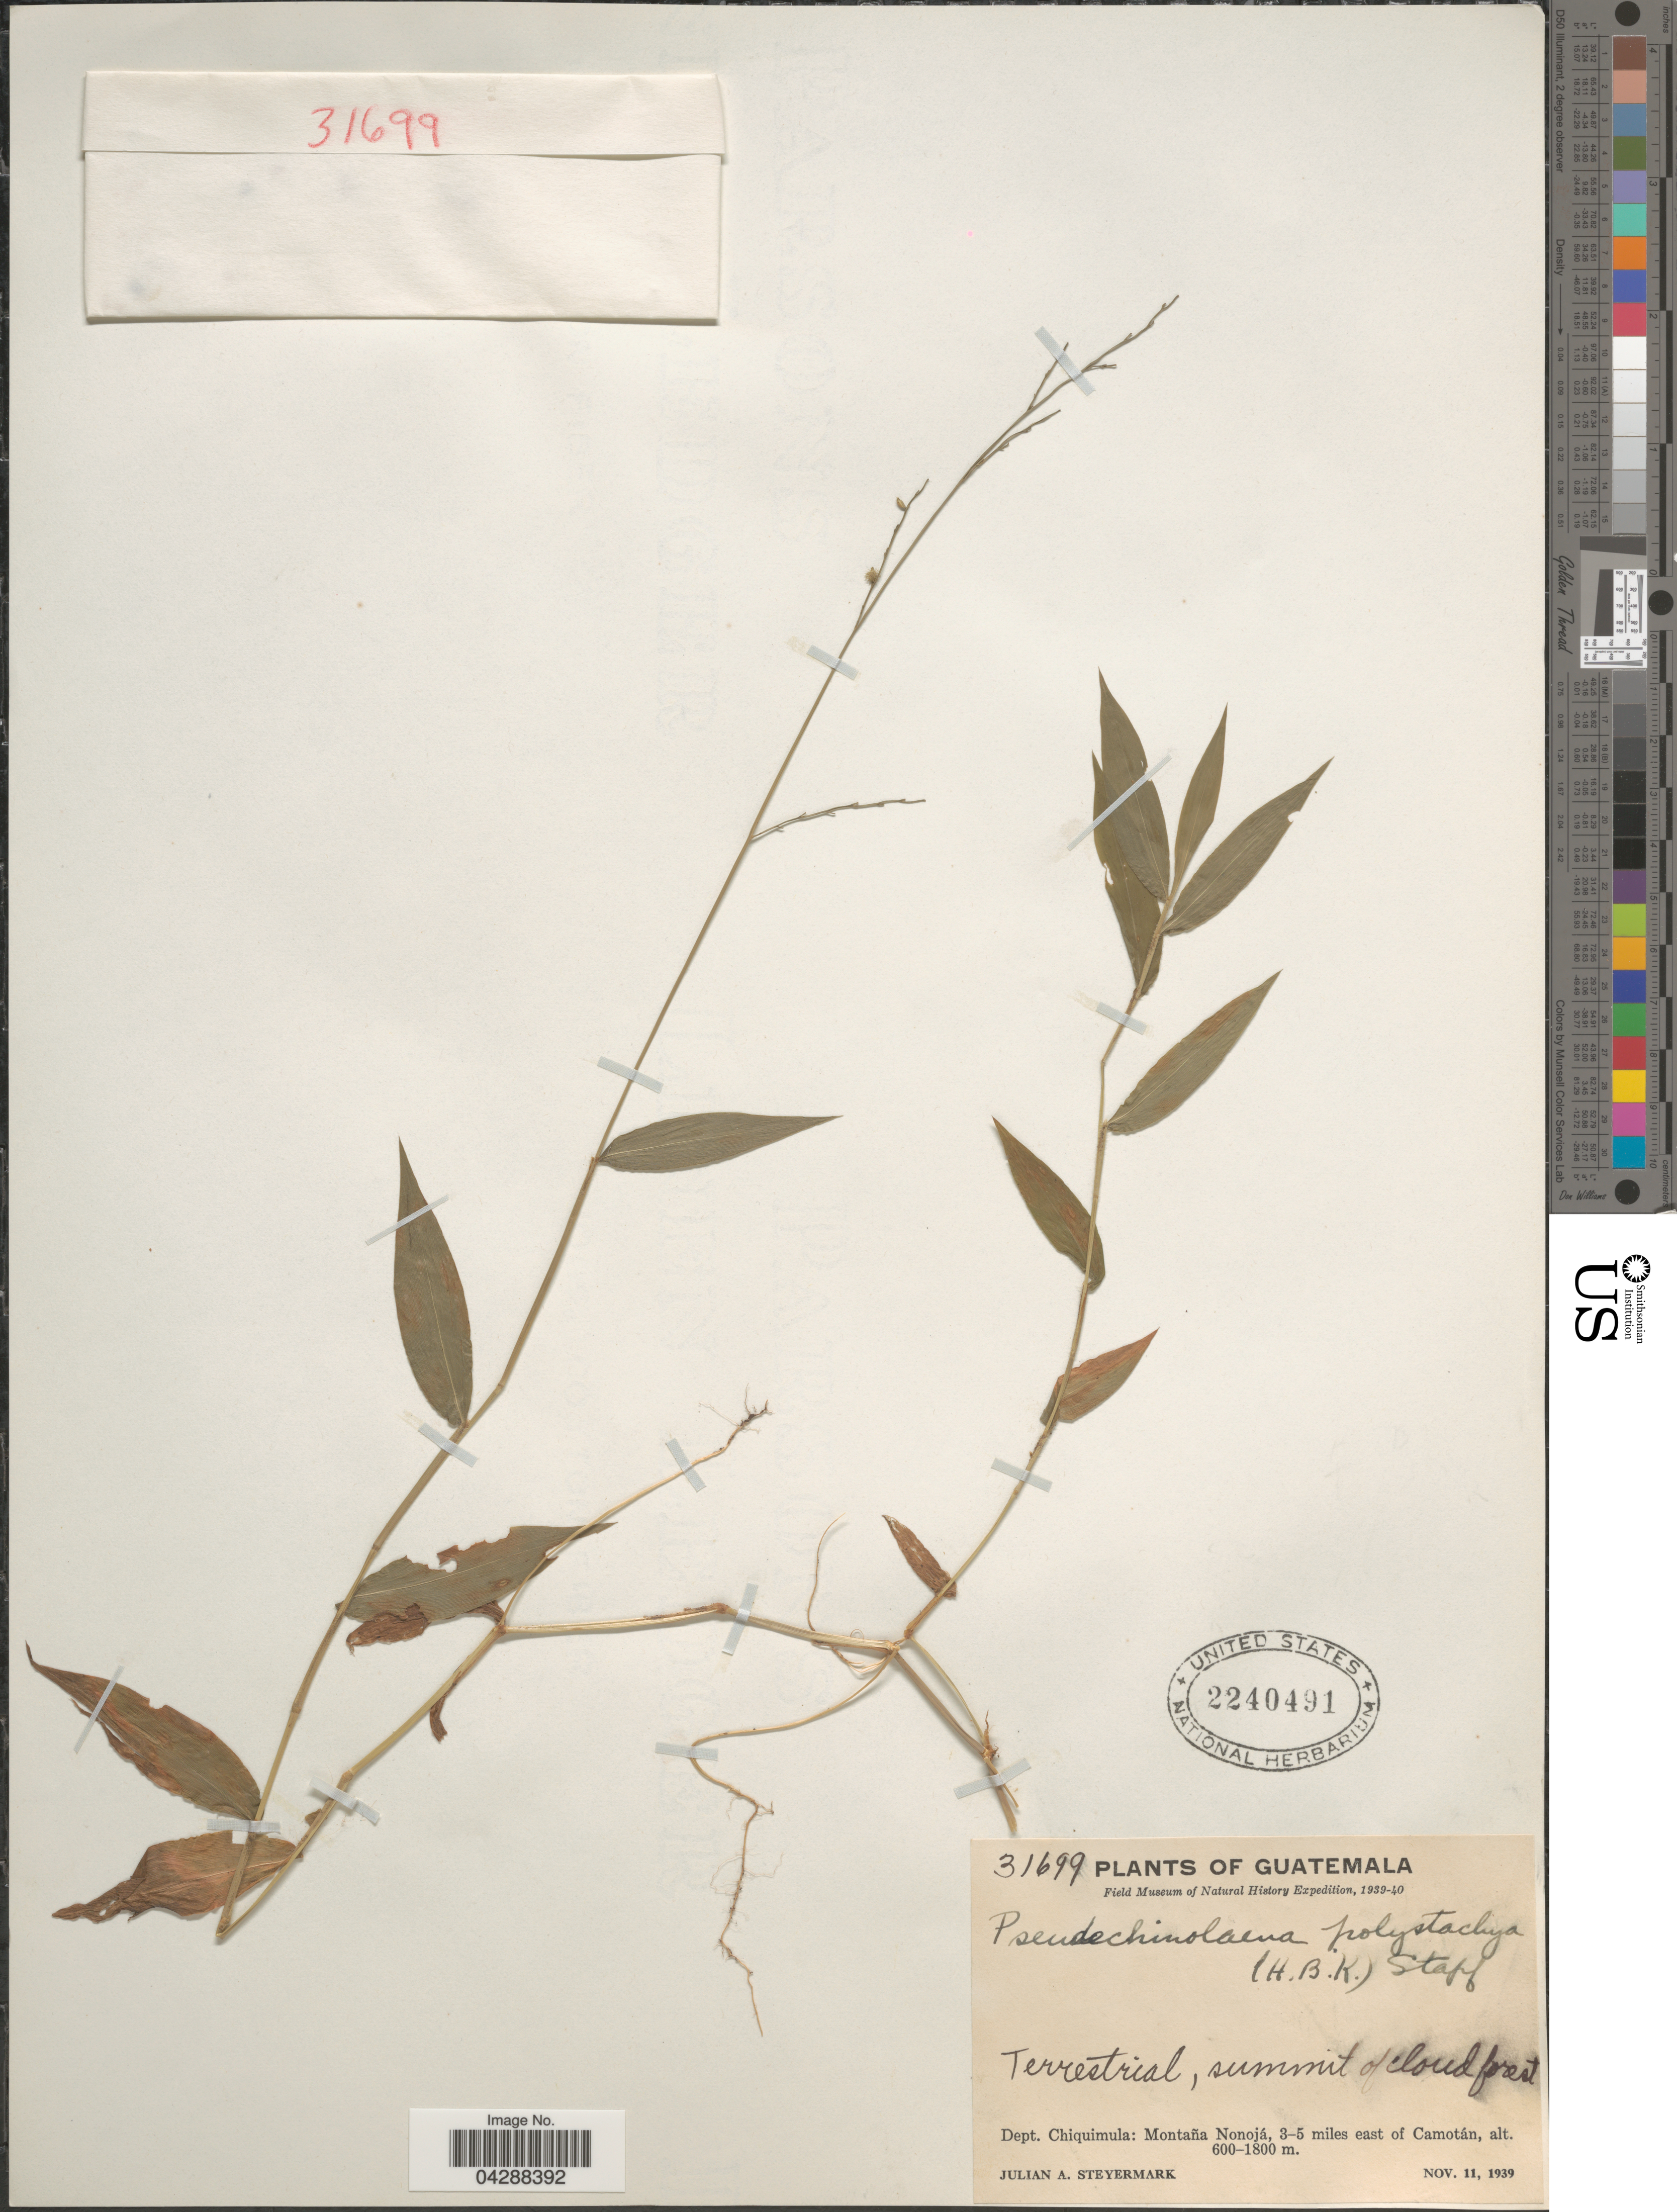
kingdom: Plantae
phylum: Tracheophyta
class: Liliopsida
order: Poales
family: Poaceae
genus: Pseudechinolaena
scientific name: Pseudechinolaena polystachya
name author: (Kunth) Stapf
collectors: J. Steyermark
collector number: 31699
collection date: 1939-11-11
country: Guatemala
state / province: Chiquimula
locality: Field Museum of Natural History Expedition, 1939-40. Terrestrial, summit of cloud forest. Dept. Chiquimula: Montaña Nonojá, 3-5 miles east of Camotán.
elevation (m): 600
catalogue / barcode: US 2240491